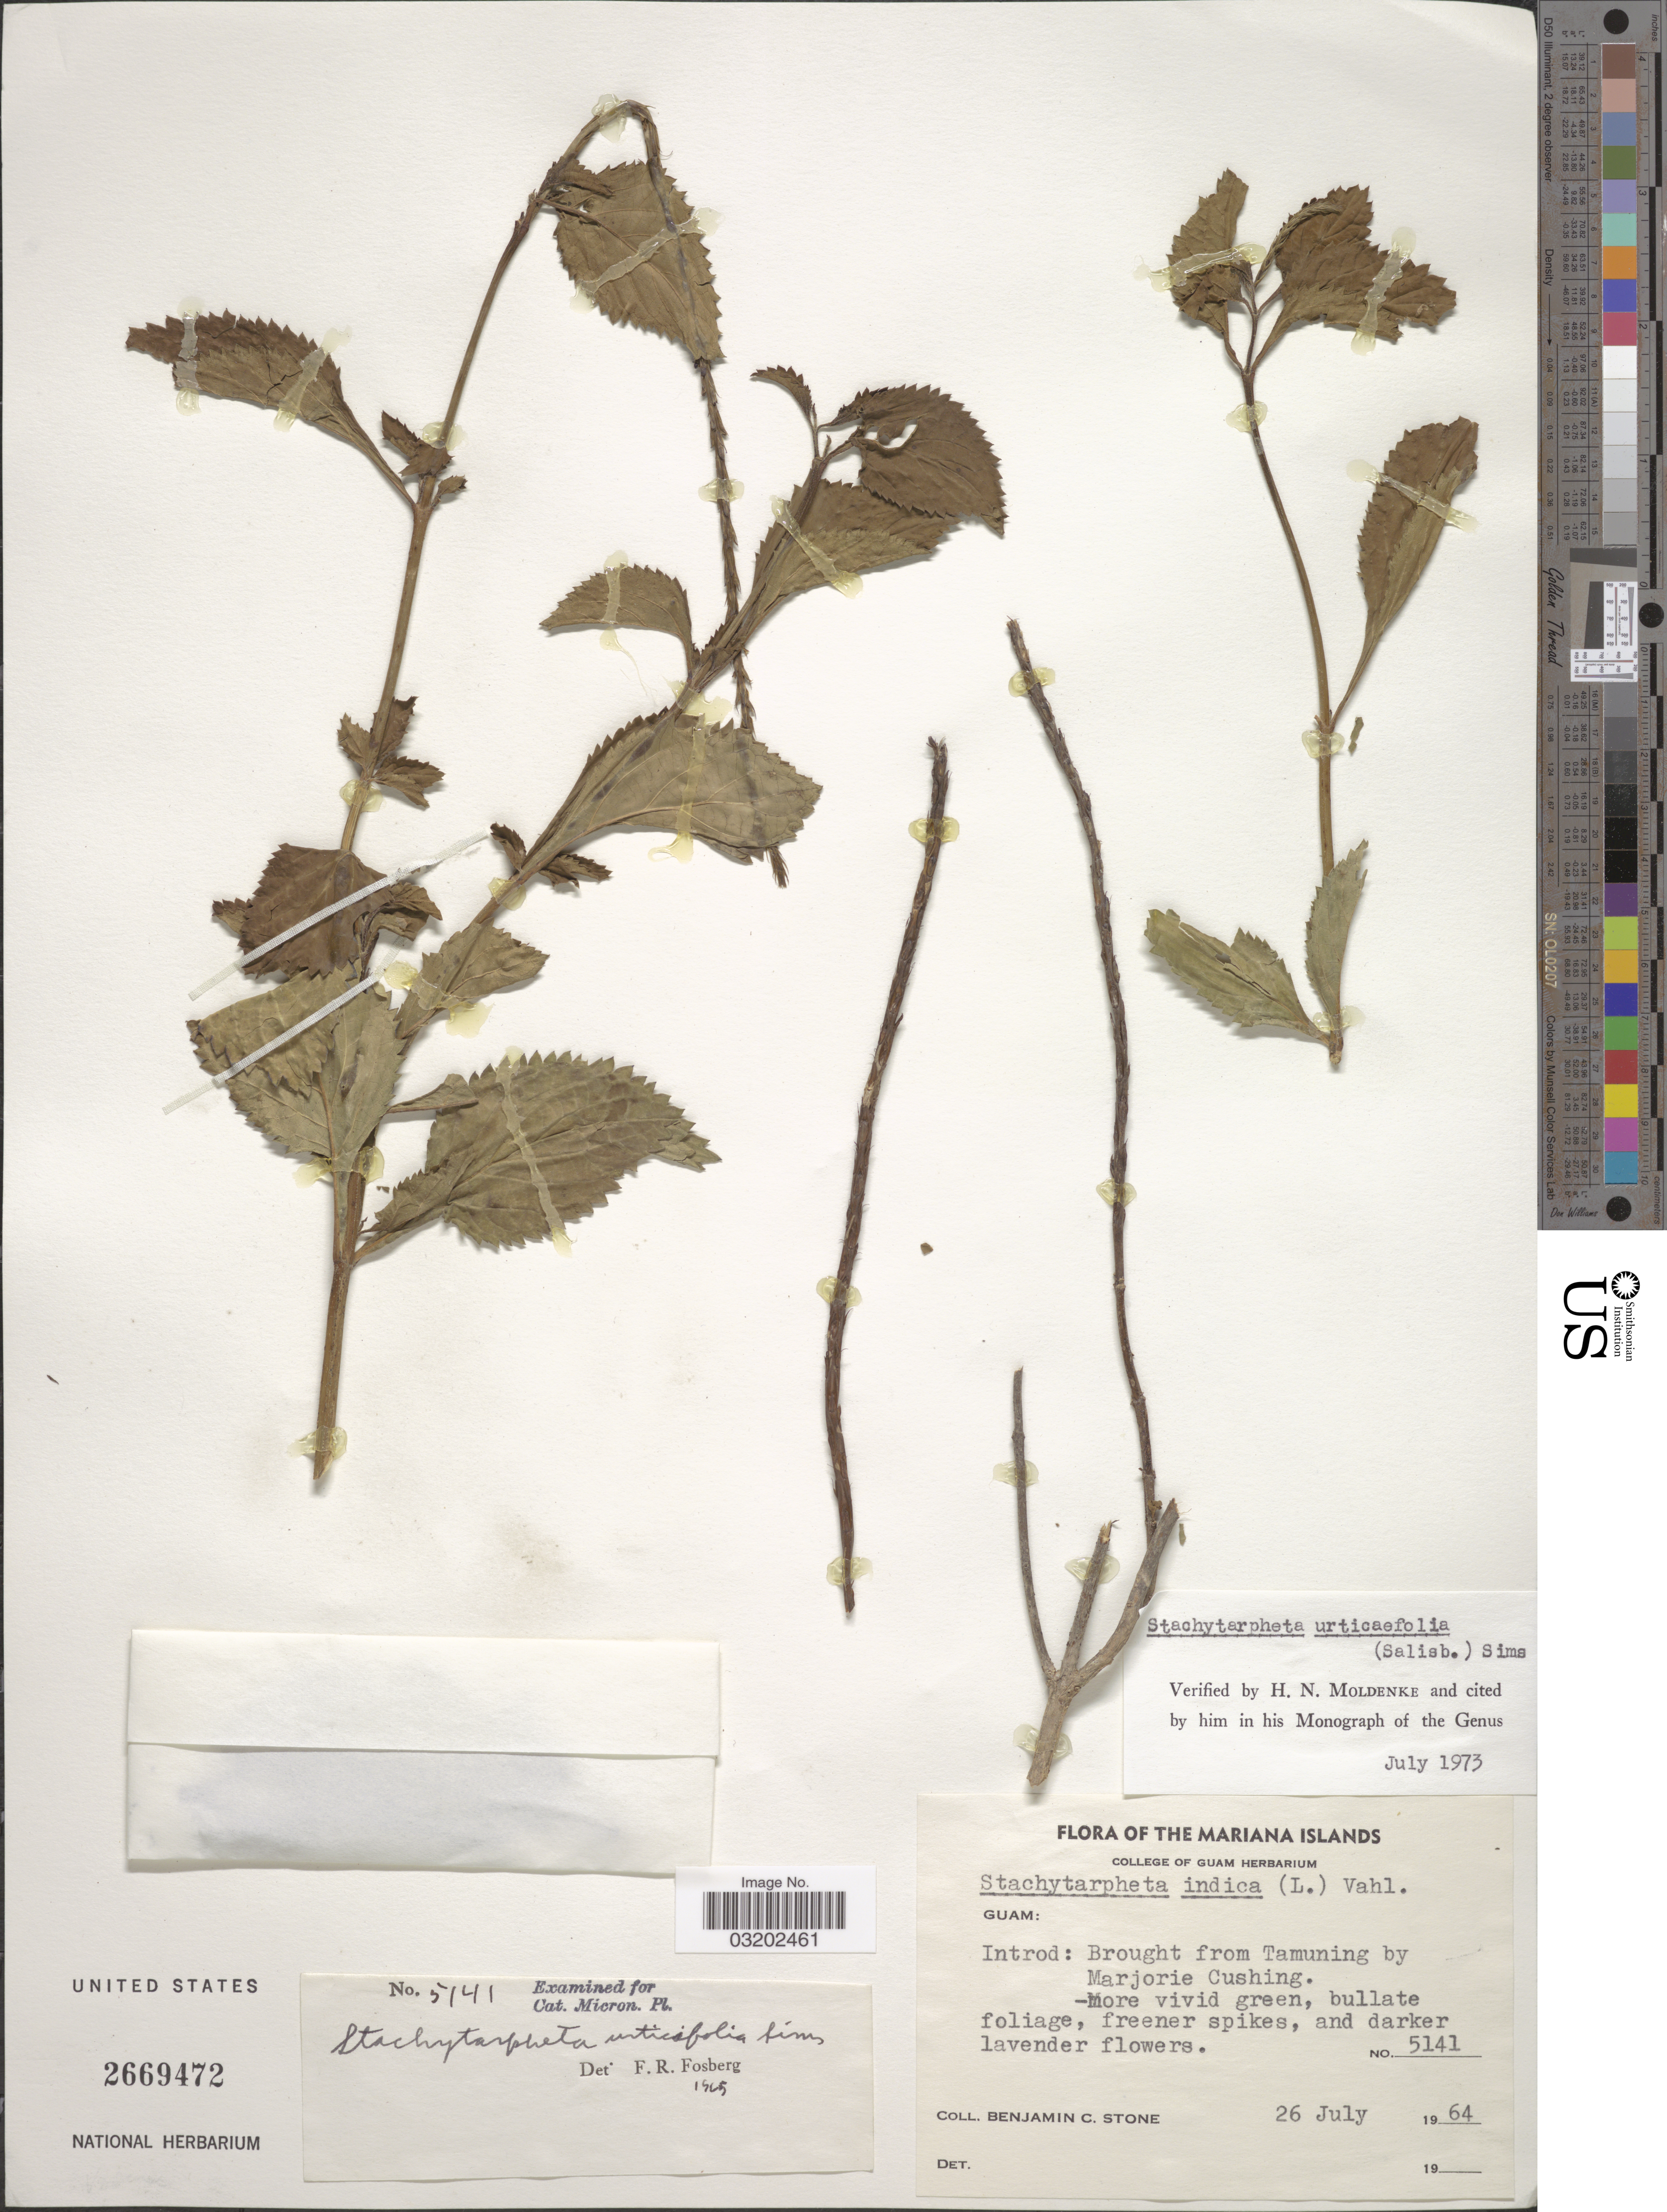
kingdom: Plantae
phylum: Tracheophyta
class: Magnoliopsida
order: Lamiales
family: Verbenaceae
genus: Stachytarpheta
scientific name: Stachytarpheta urticifolia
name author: Sims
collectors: B. C. Stone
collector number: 5141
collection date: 1964-07-26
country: Guam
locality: The Mariana Islands.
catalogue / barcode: US 2669472